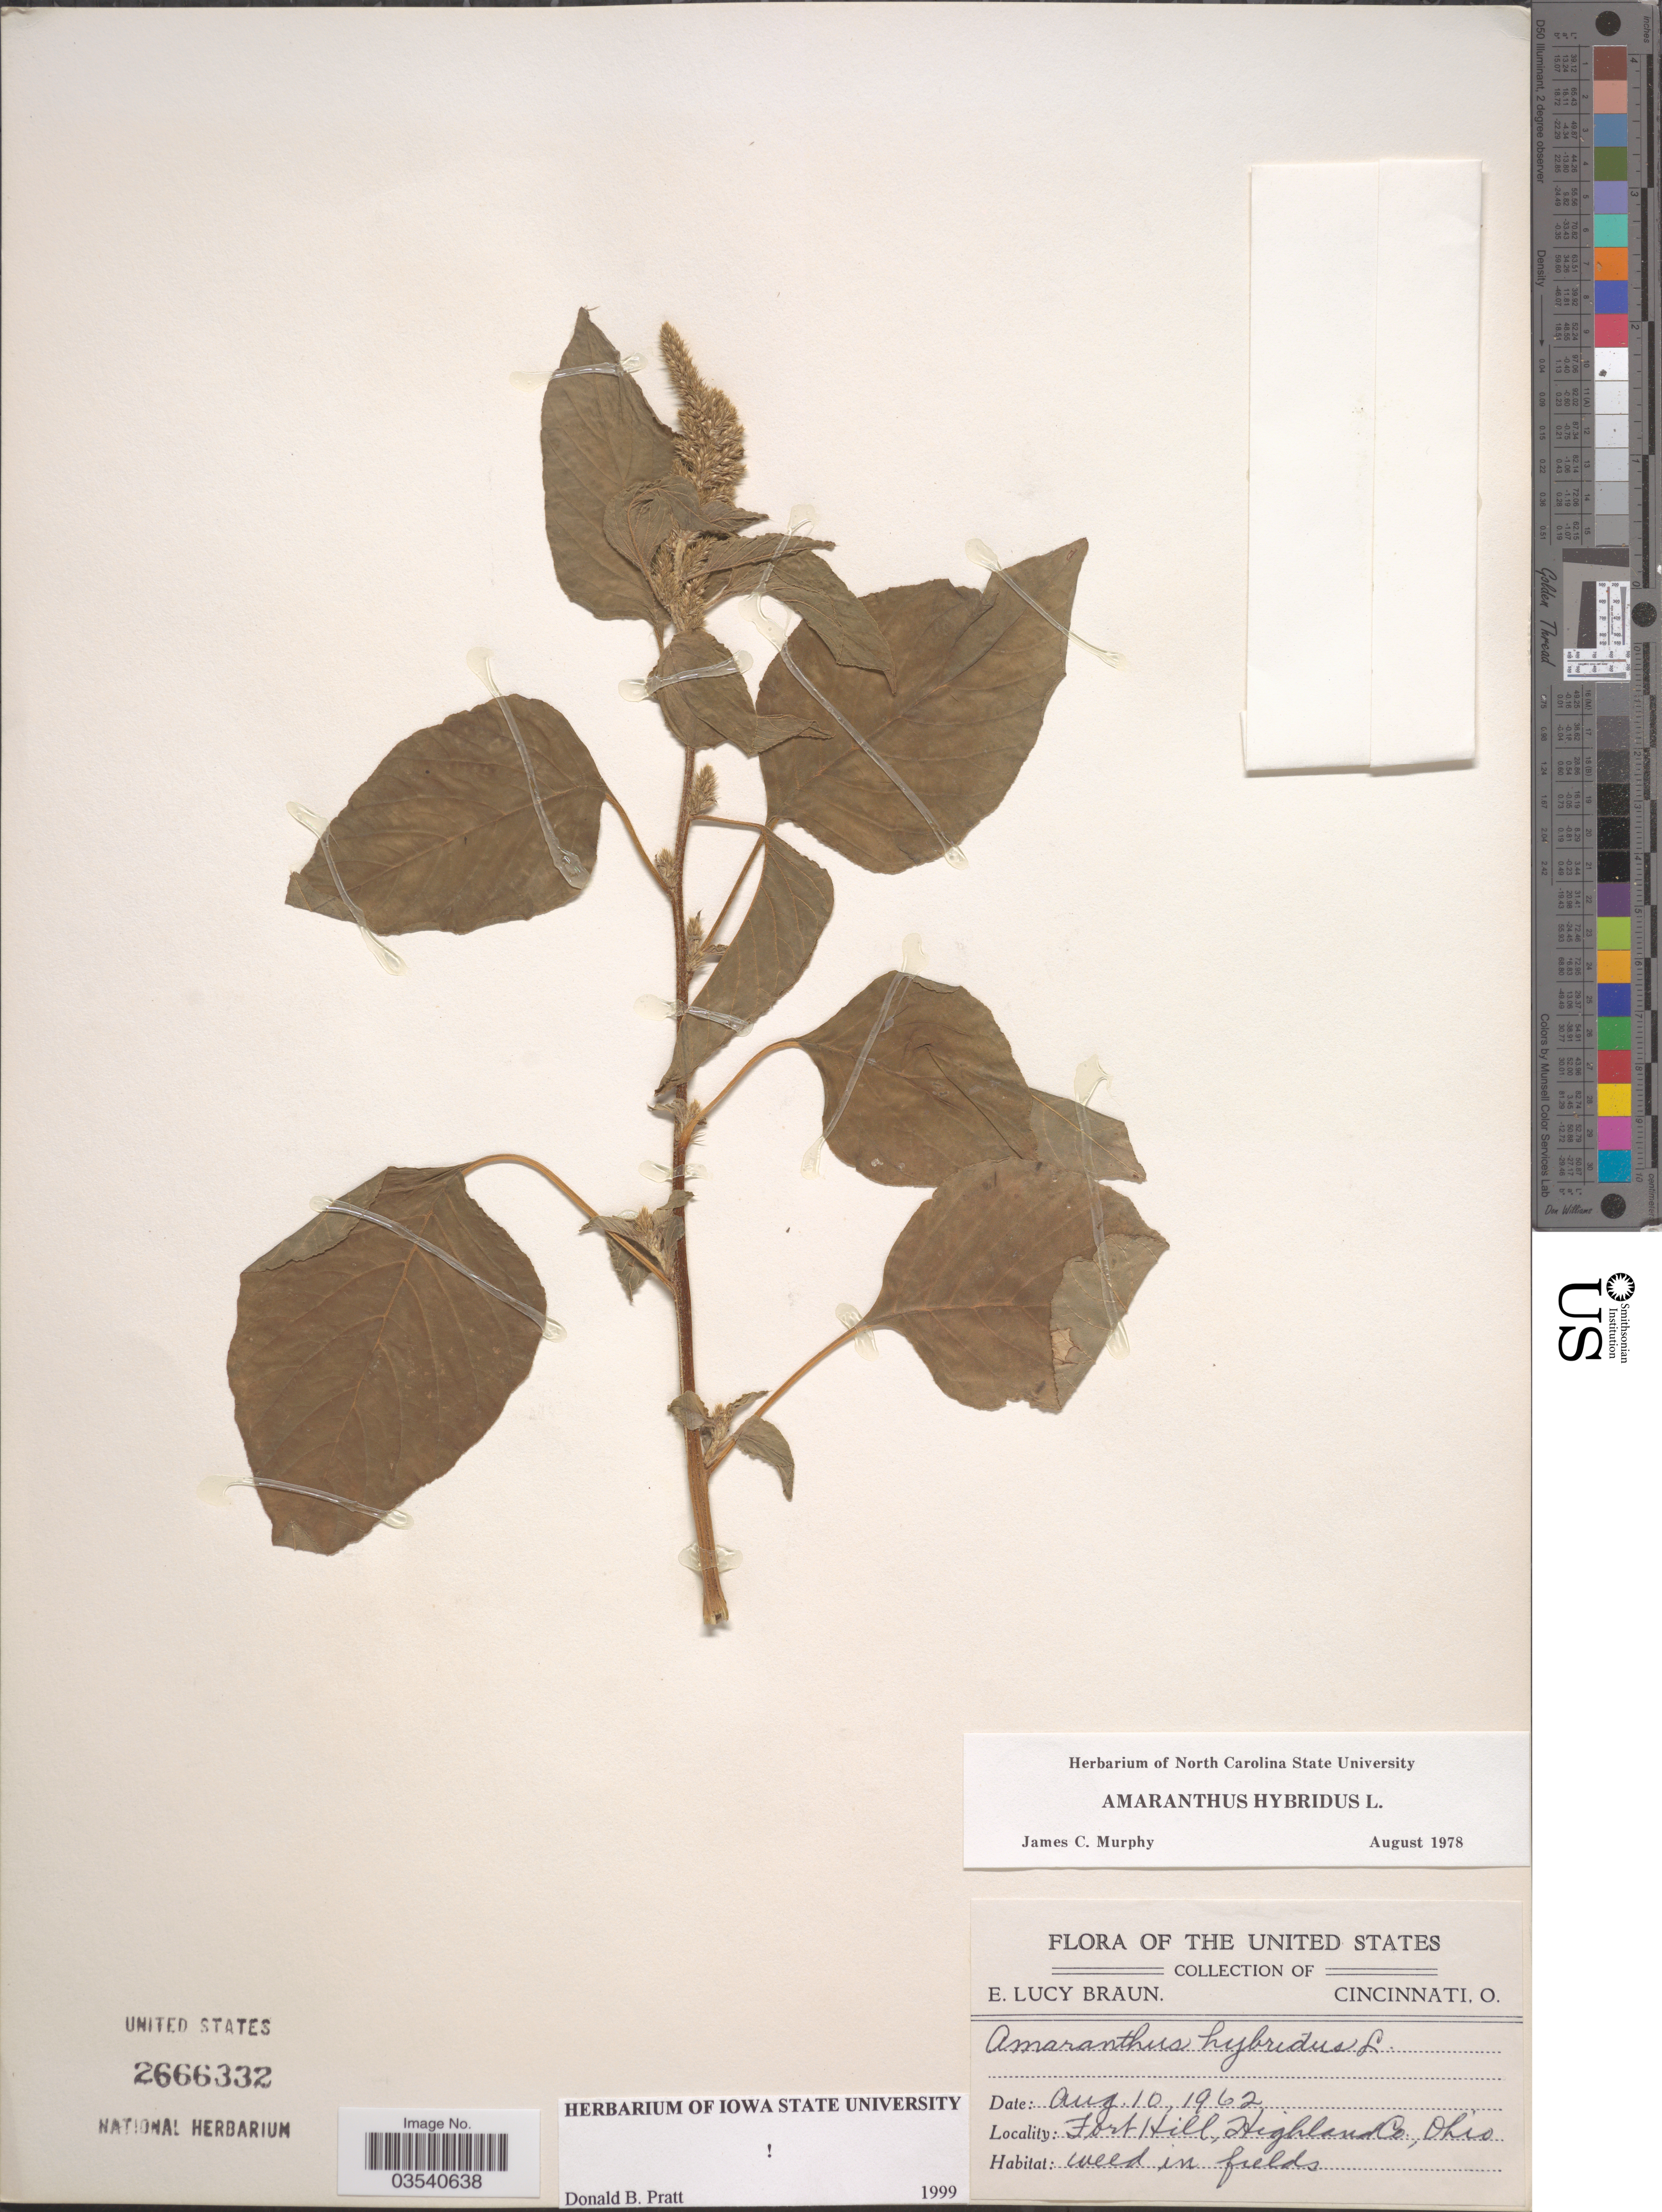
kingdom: Plantae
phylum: Tracheophyta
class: Magnoliopsida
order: Caryophyllales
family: Amaranthaceae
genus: Amaranthus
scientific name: Amaranthus hybridus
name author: L.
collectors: E. L. Braun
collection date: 1962-08-10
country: United States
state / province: Ohio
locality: Fort Hill, Highland Co.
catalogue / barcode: US 2666332